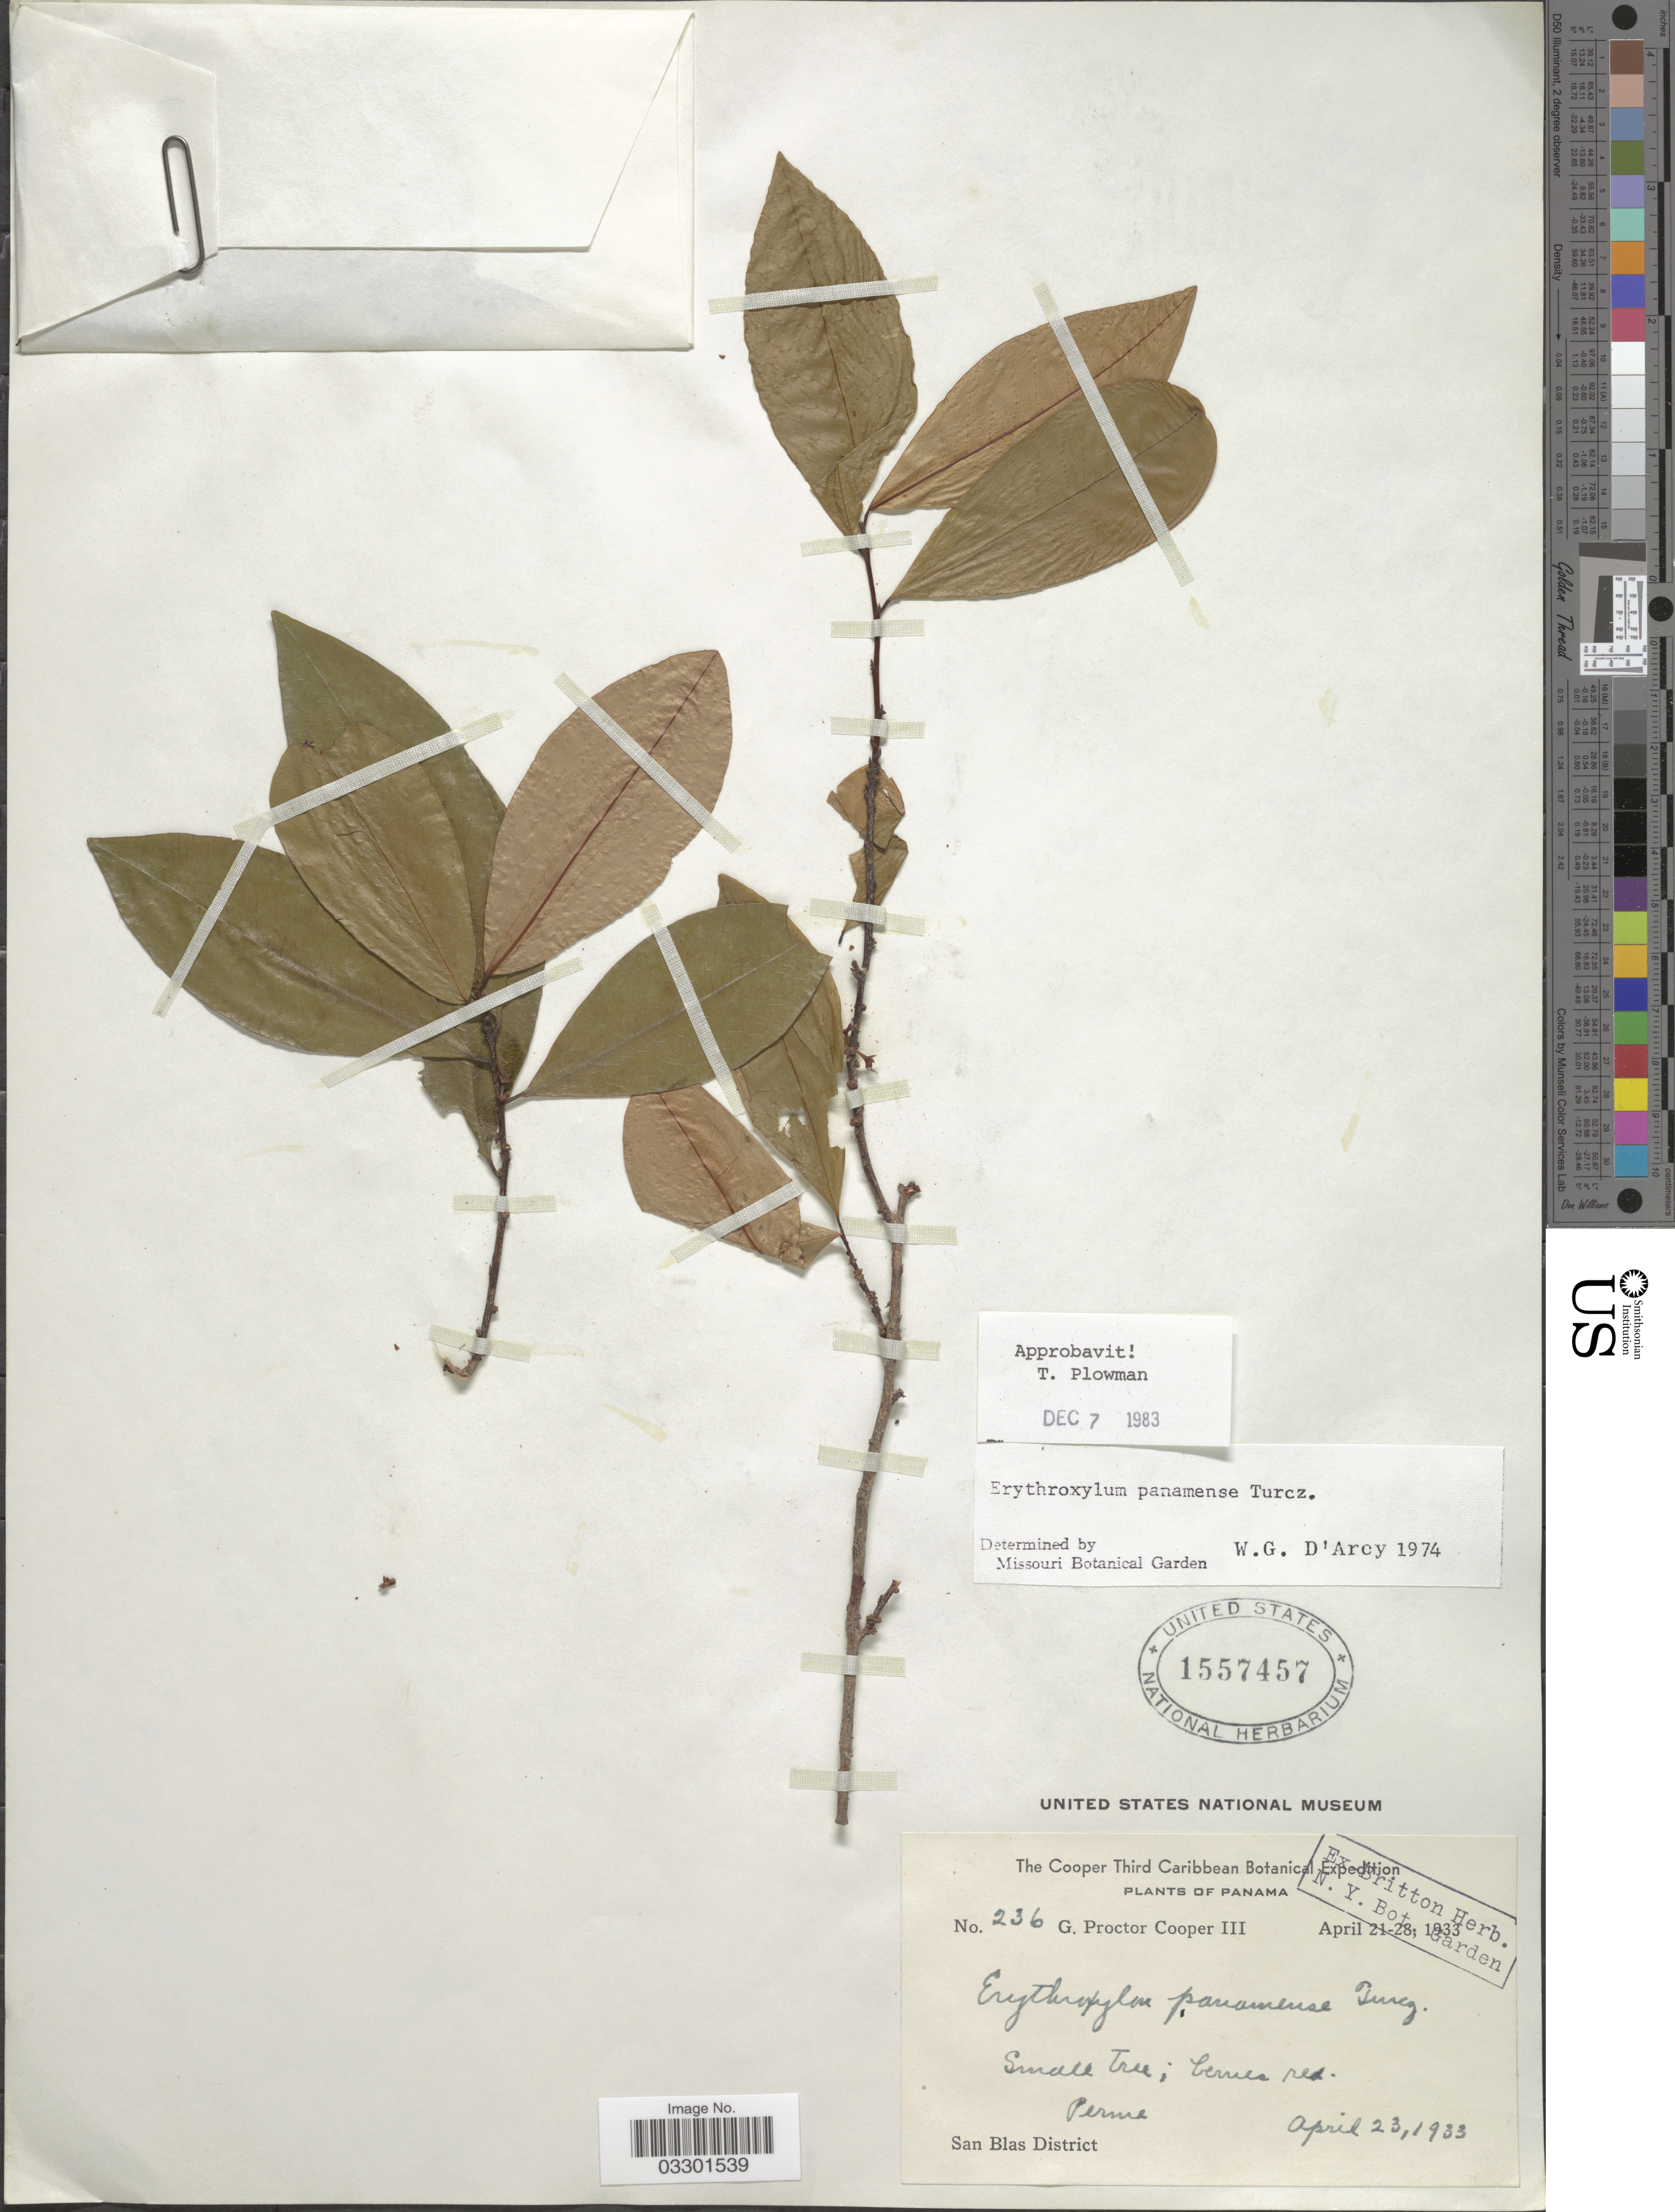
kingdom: Plantae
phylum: Tracheophyta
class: Magnoliopsida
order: Malpighiales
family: Erythroxylaceae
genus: Erythroxylum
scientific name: Erythroxylum panamense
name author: Turcz.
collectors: G. Cooper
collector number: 236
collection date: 1933-04-21/1933-04-28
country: Panama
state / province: Kuna Yala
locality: Perme. San Blas District.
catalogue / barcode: US 1557457